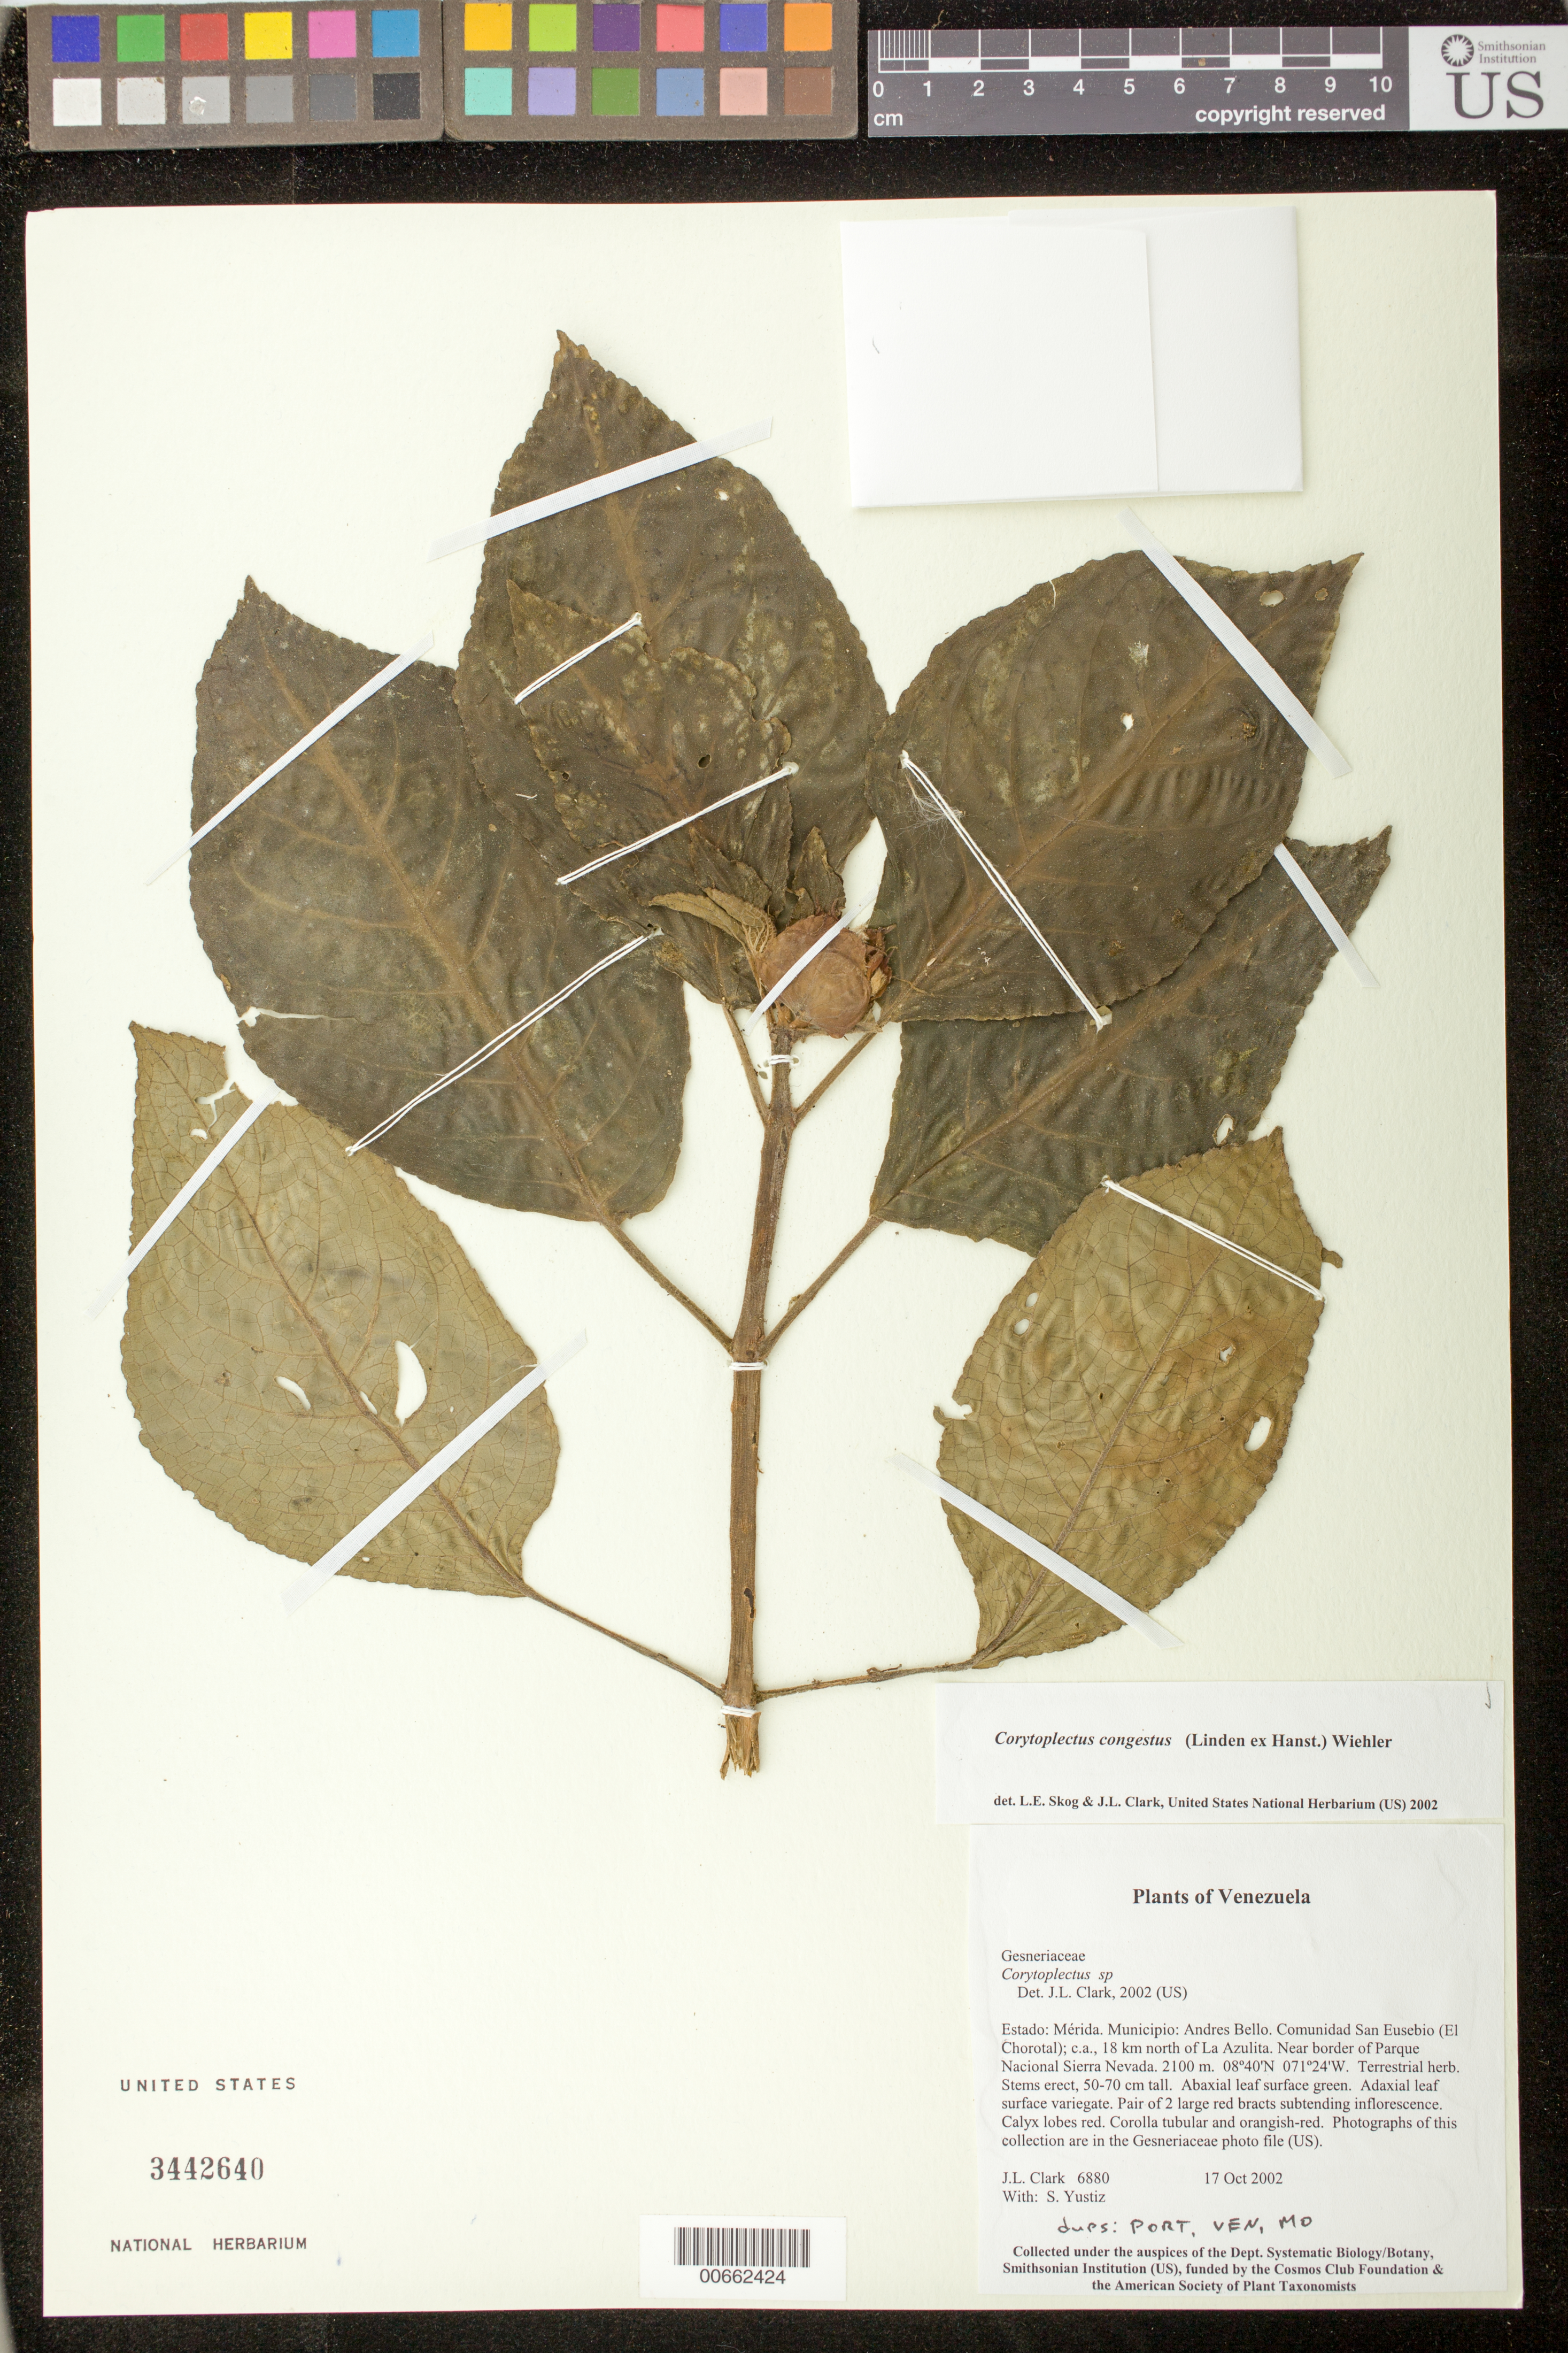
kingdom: Plantae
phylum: Tracheophyta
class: Magnoliopsida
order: Lamiales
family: Gesneriaceae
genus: Corytoplectus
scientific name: Corytoplectus congestus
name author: (Linden ex Hanst.) Wiehler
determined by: Clark, J. L.; Skog, Laurence E.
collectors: J. L. Clark & S. Yustiz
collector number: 6880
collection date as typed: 17 Oct 2002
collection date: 2002-10-17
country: Venezuela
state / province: Mérida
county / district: Andres Bello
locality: Comunidad San Eusebio (El Chorotal); c.a., 18 km north of La Azulita. Near border of Parque Nacional Sierra Nevada.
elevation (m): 2100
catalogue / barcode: US 3442640